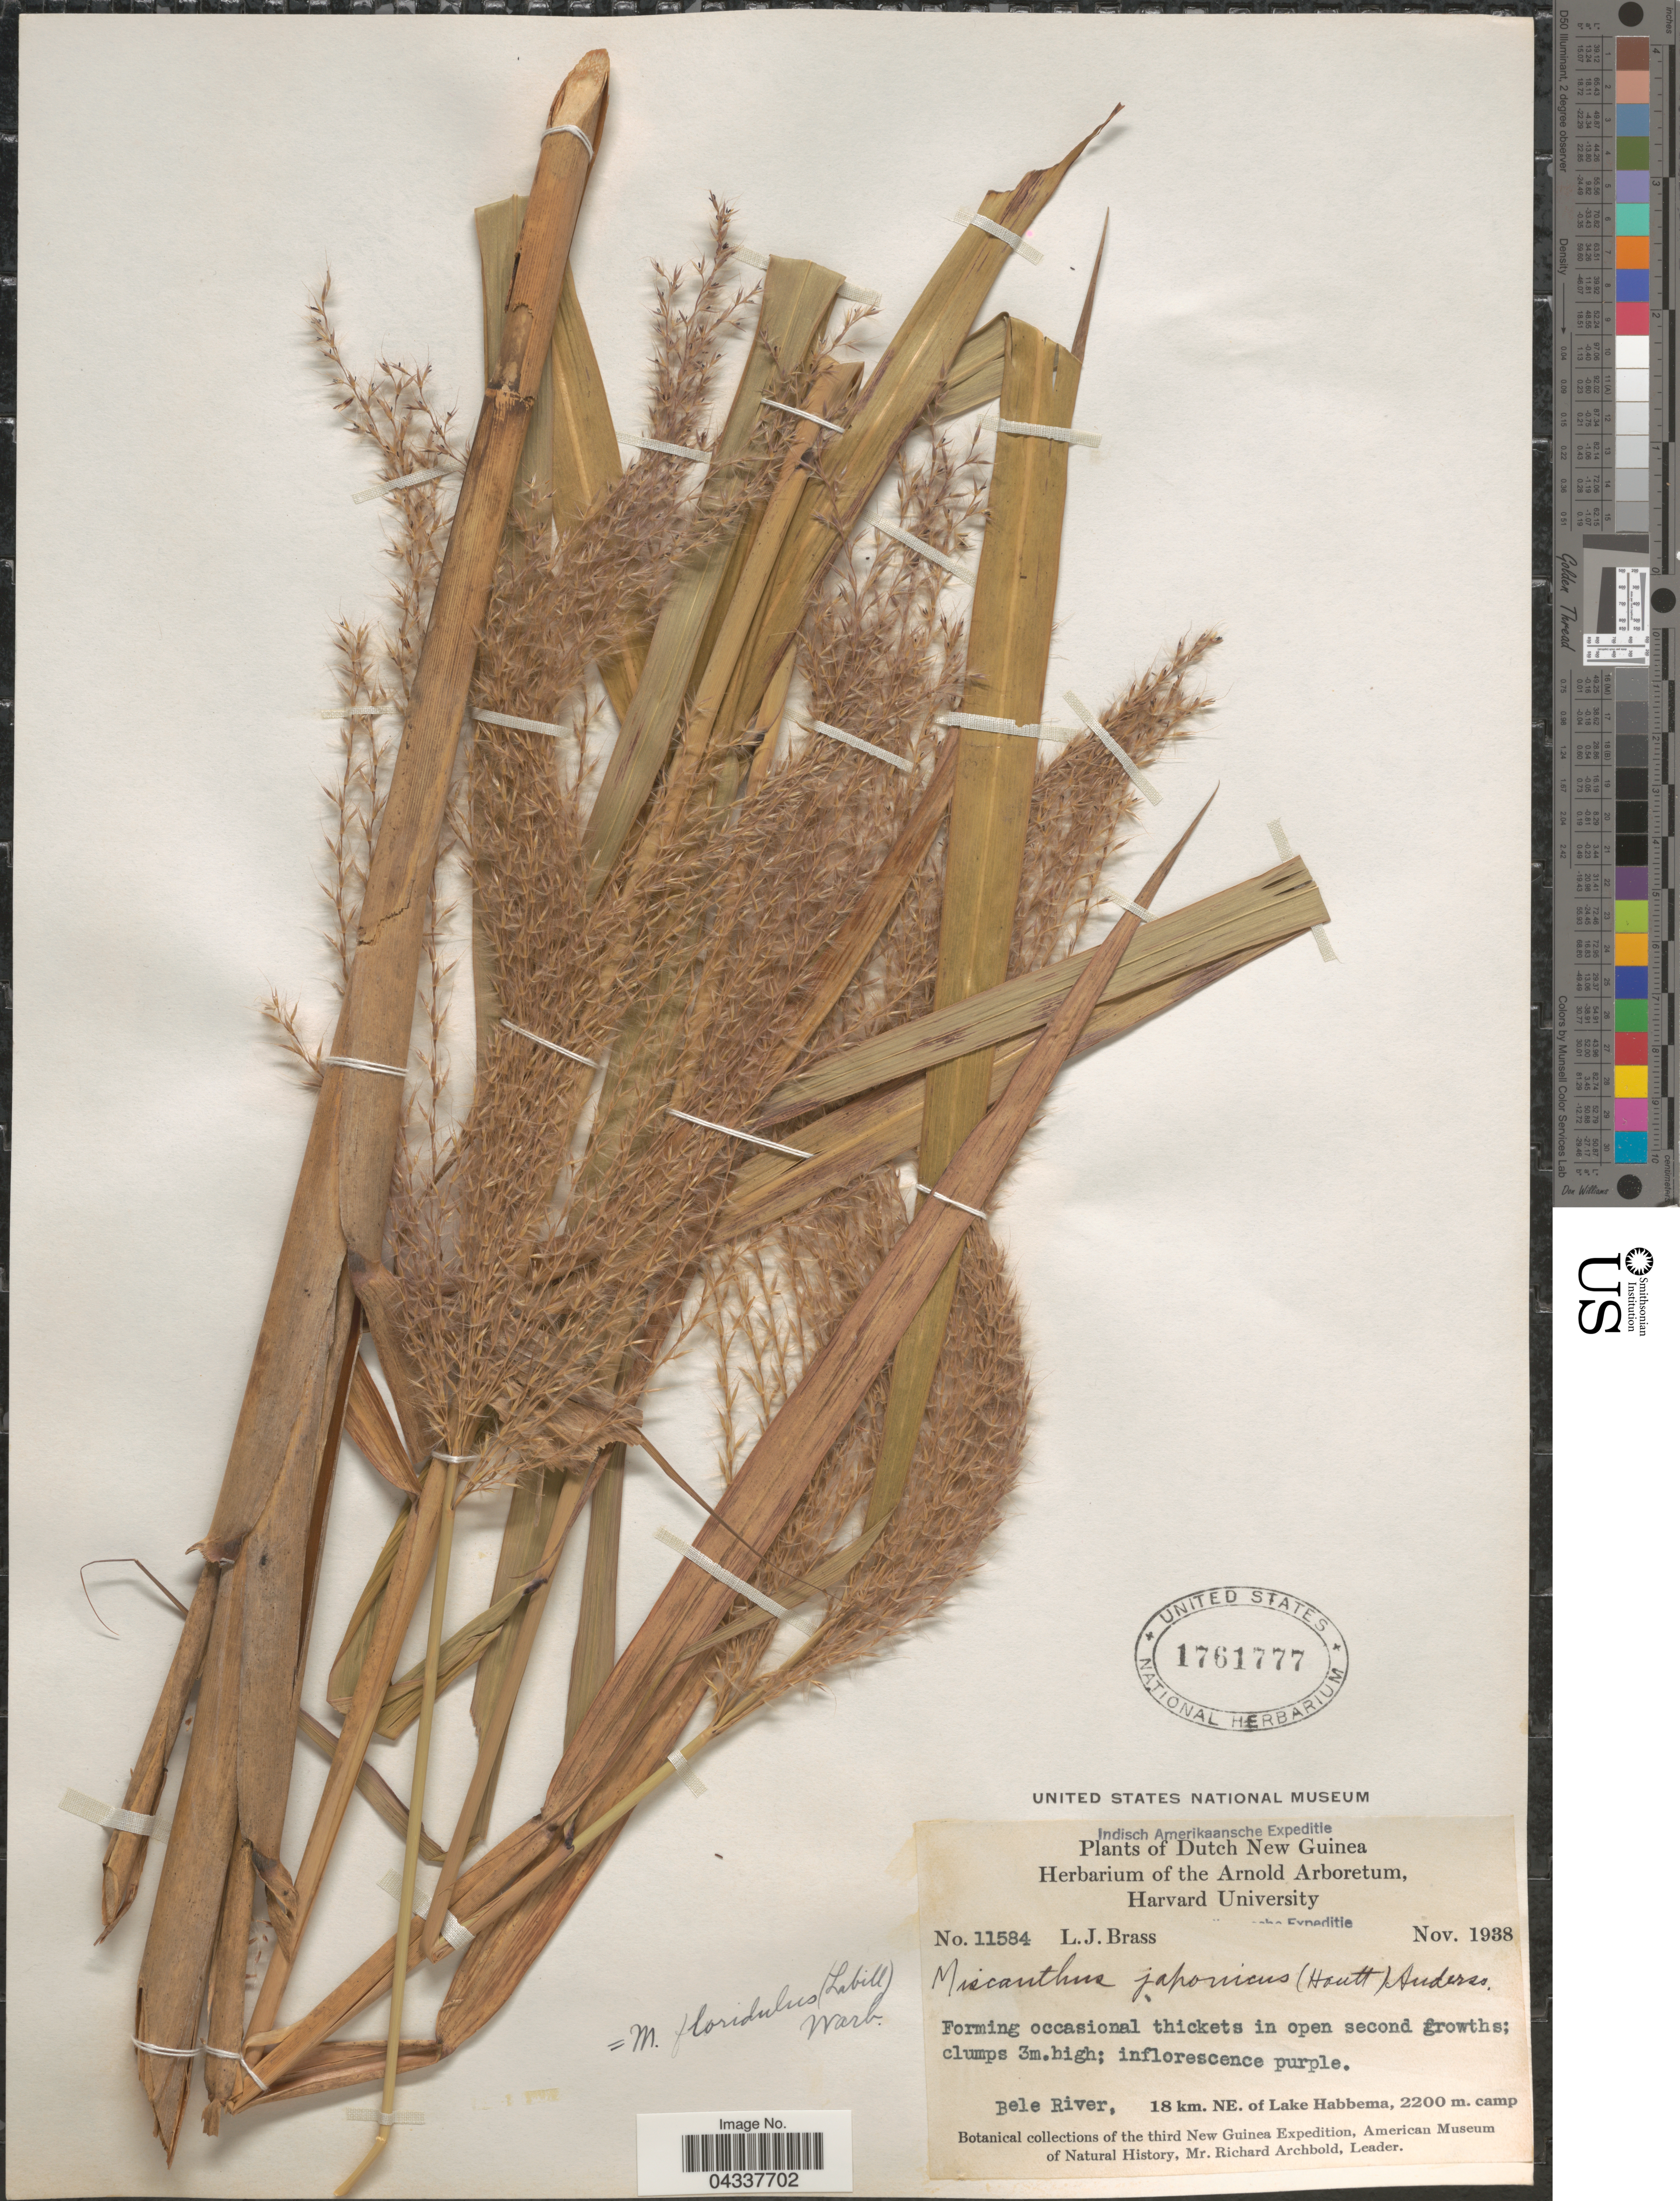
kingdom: Plantae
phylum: Tracheophyta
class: Liliopsida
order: Poales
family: Poaceae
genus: Miscanthus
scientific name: Miscanthus sinensis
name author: Andersson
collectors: L. J. Brass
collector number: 11584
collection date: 1938-11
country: Indonesia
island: New Guinea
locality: Indisch Amerikaanse Expeditie. Dutch New Guinea. Bele River, 18 km. NE. of Lake Habbema. The third New Guinea Expedition, American Museum of Natural History, Mr. Richard Archbold.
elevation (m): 2200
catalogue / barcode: US 1761777